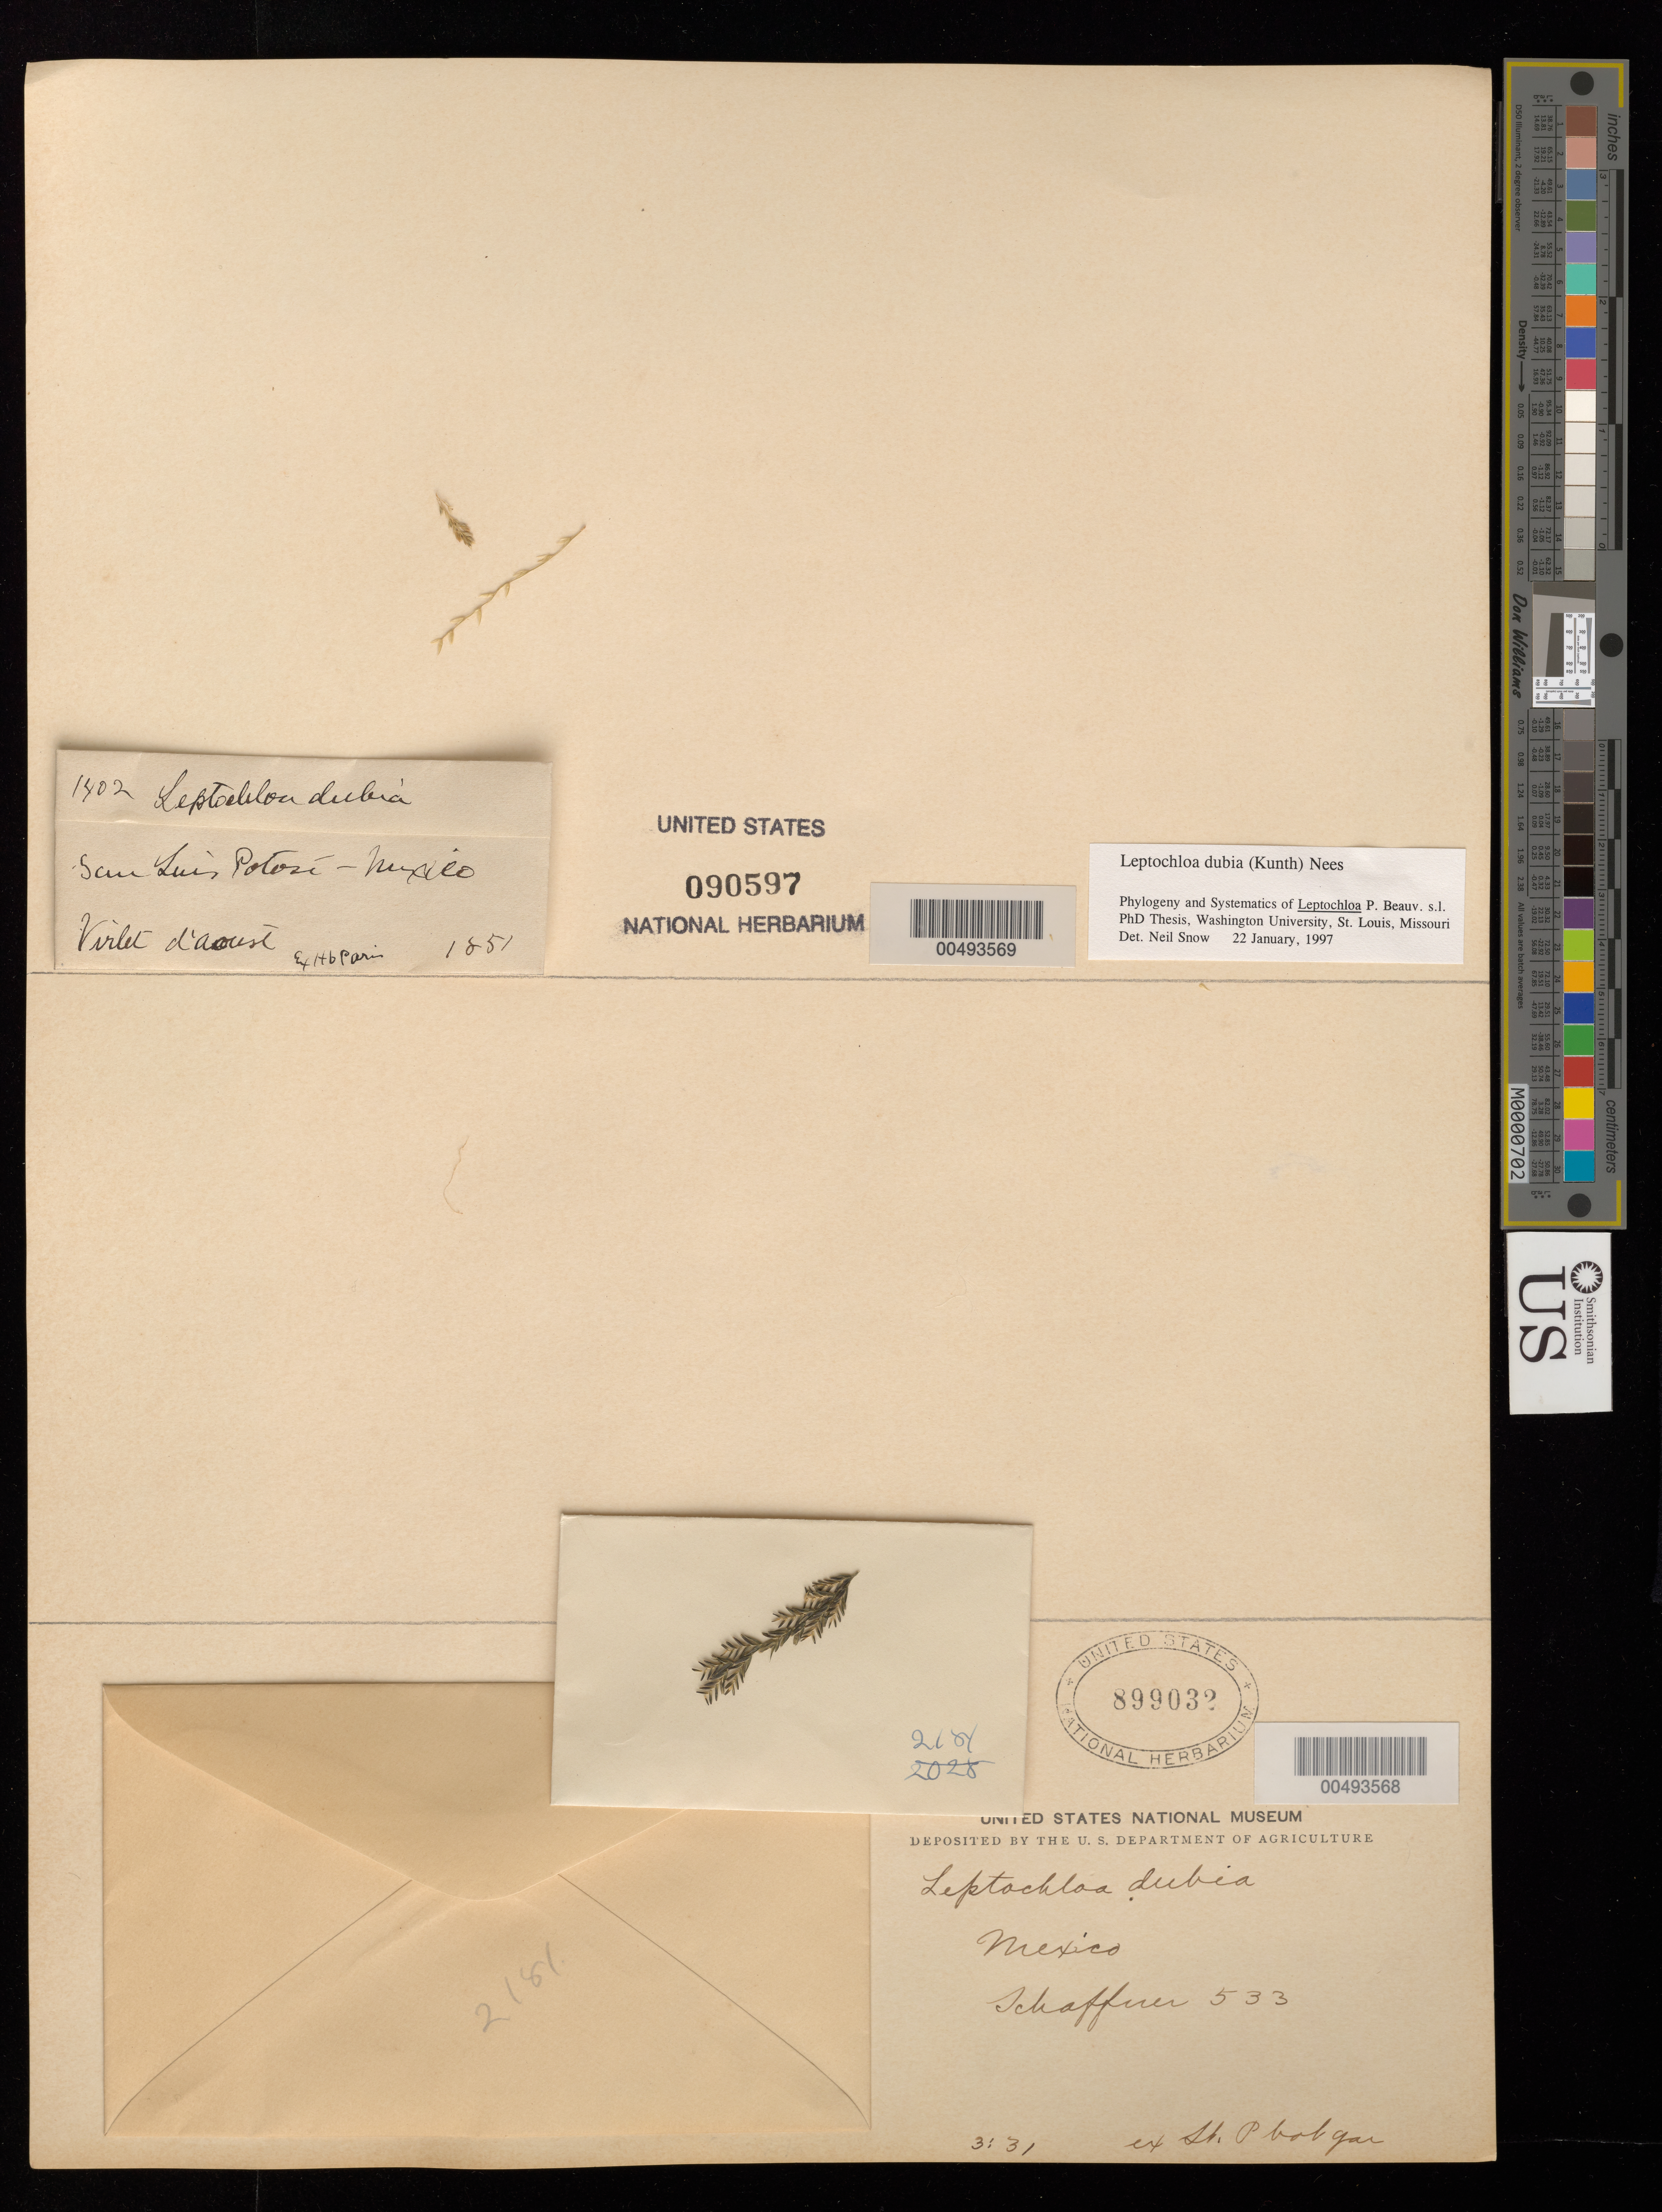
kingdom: Plantae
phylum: Tracheophyta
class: Liliopsida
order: Poales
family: Poaceae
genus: Disakisperma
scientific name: Disakisperma dubium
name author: (Kunth) P.M. Peterson & N. Snow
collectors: -. Schaffner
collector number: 533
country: Mexico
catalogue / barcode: US 899032